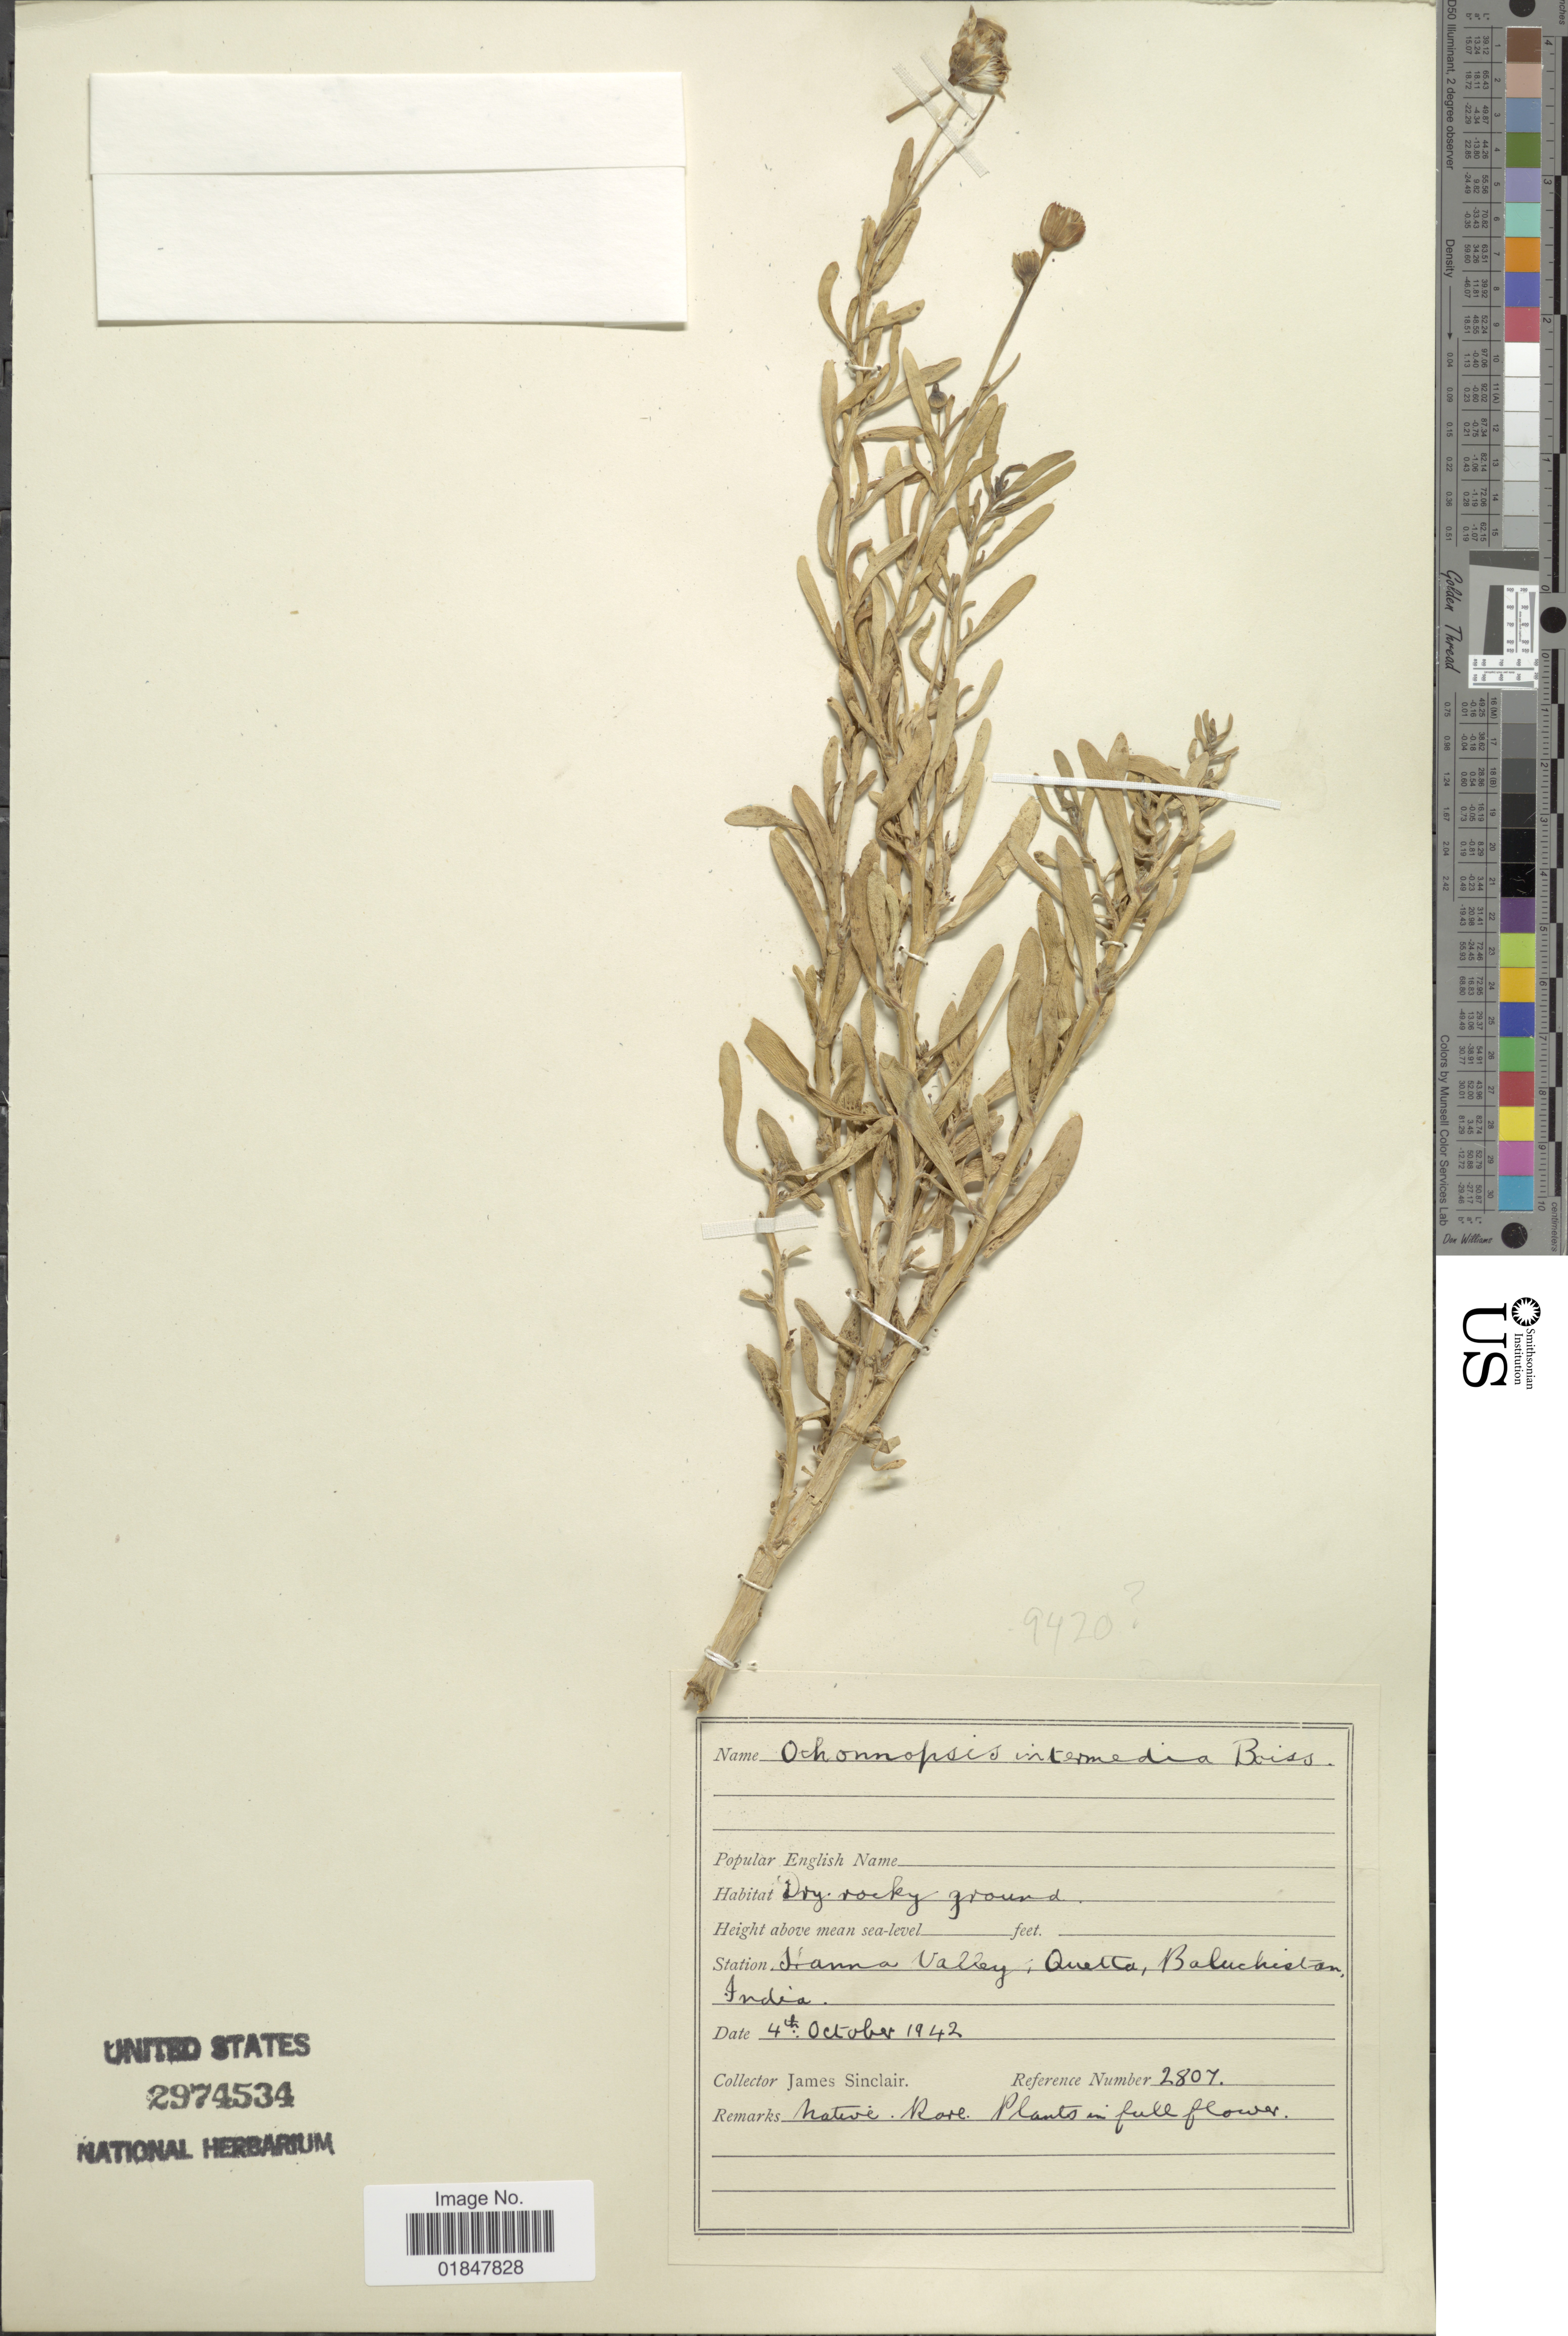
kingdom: Plantae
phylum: Tracheophyta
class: Magnoliopsida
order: Asterales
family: Asteraceae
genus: Othonna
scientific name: Othonna intermedia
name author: Compton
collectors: J. Sinclair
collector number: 2807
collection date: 1942-10-04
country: Pakistan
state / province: Balochistan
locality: Sianna [interpreted] Valley; Quetta, Balochistan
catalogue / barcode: US 2974534